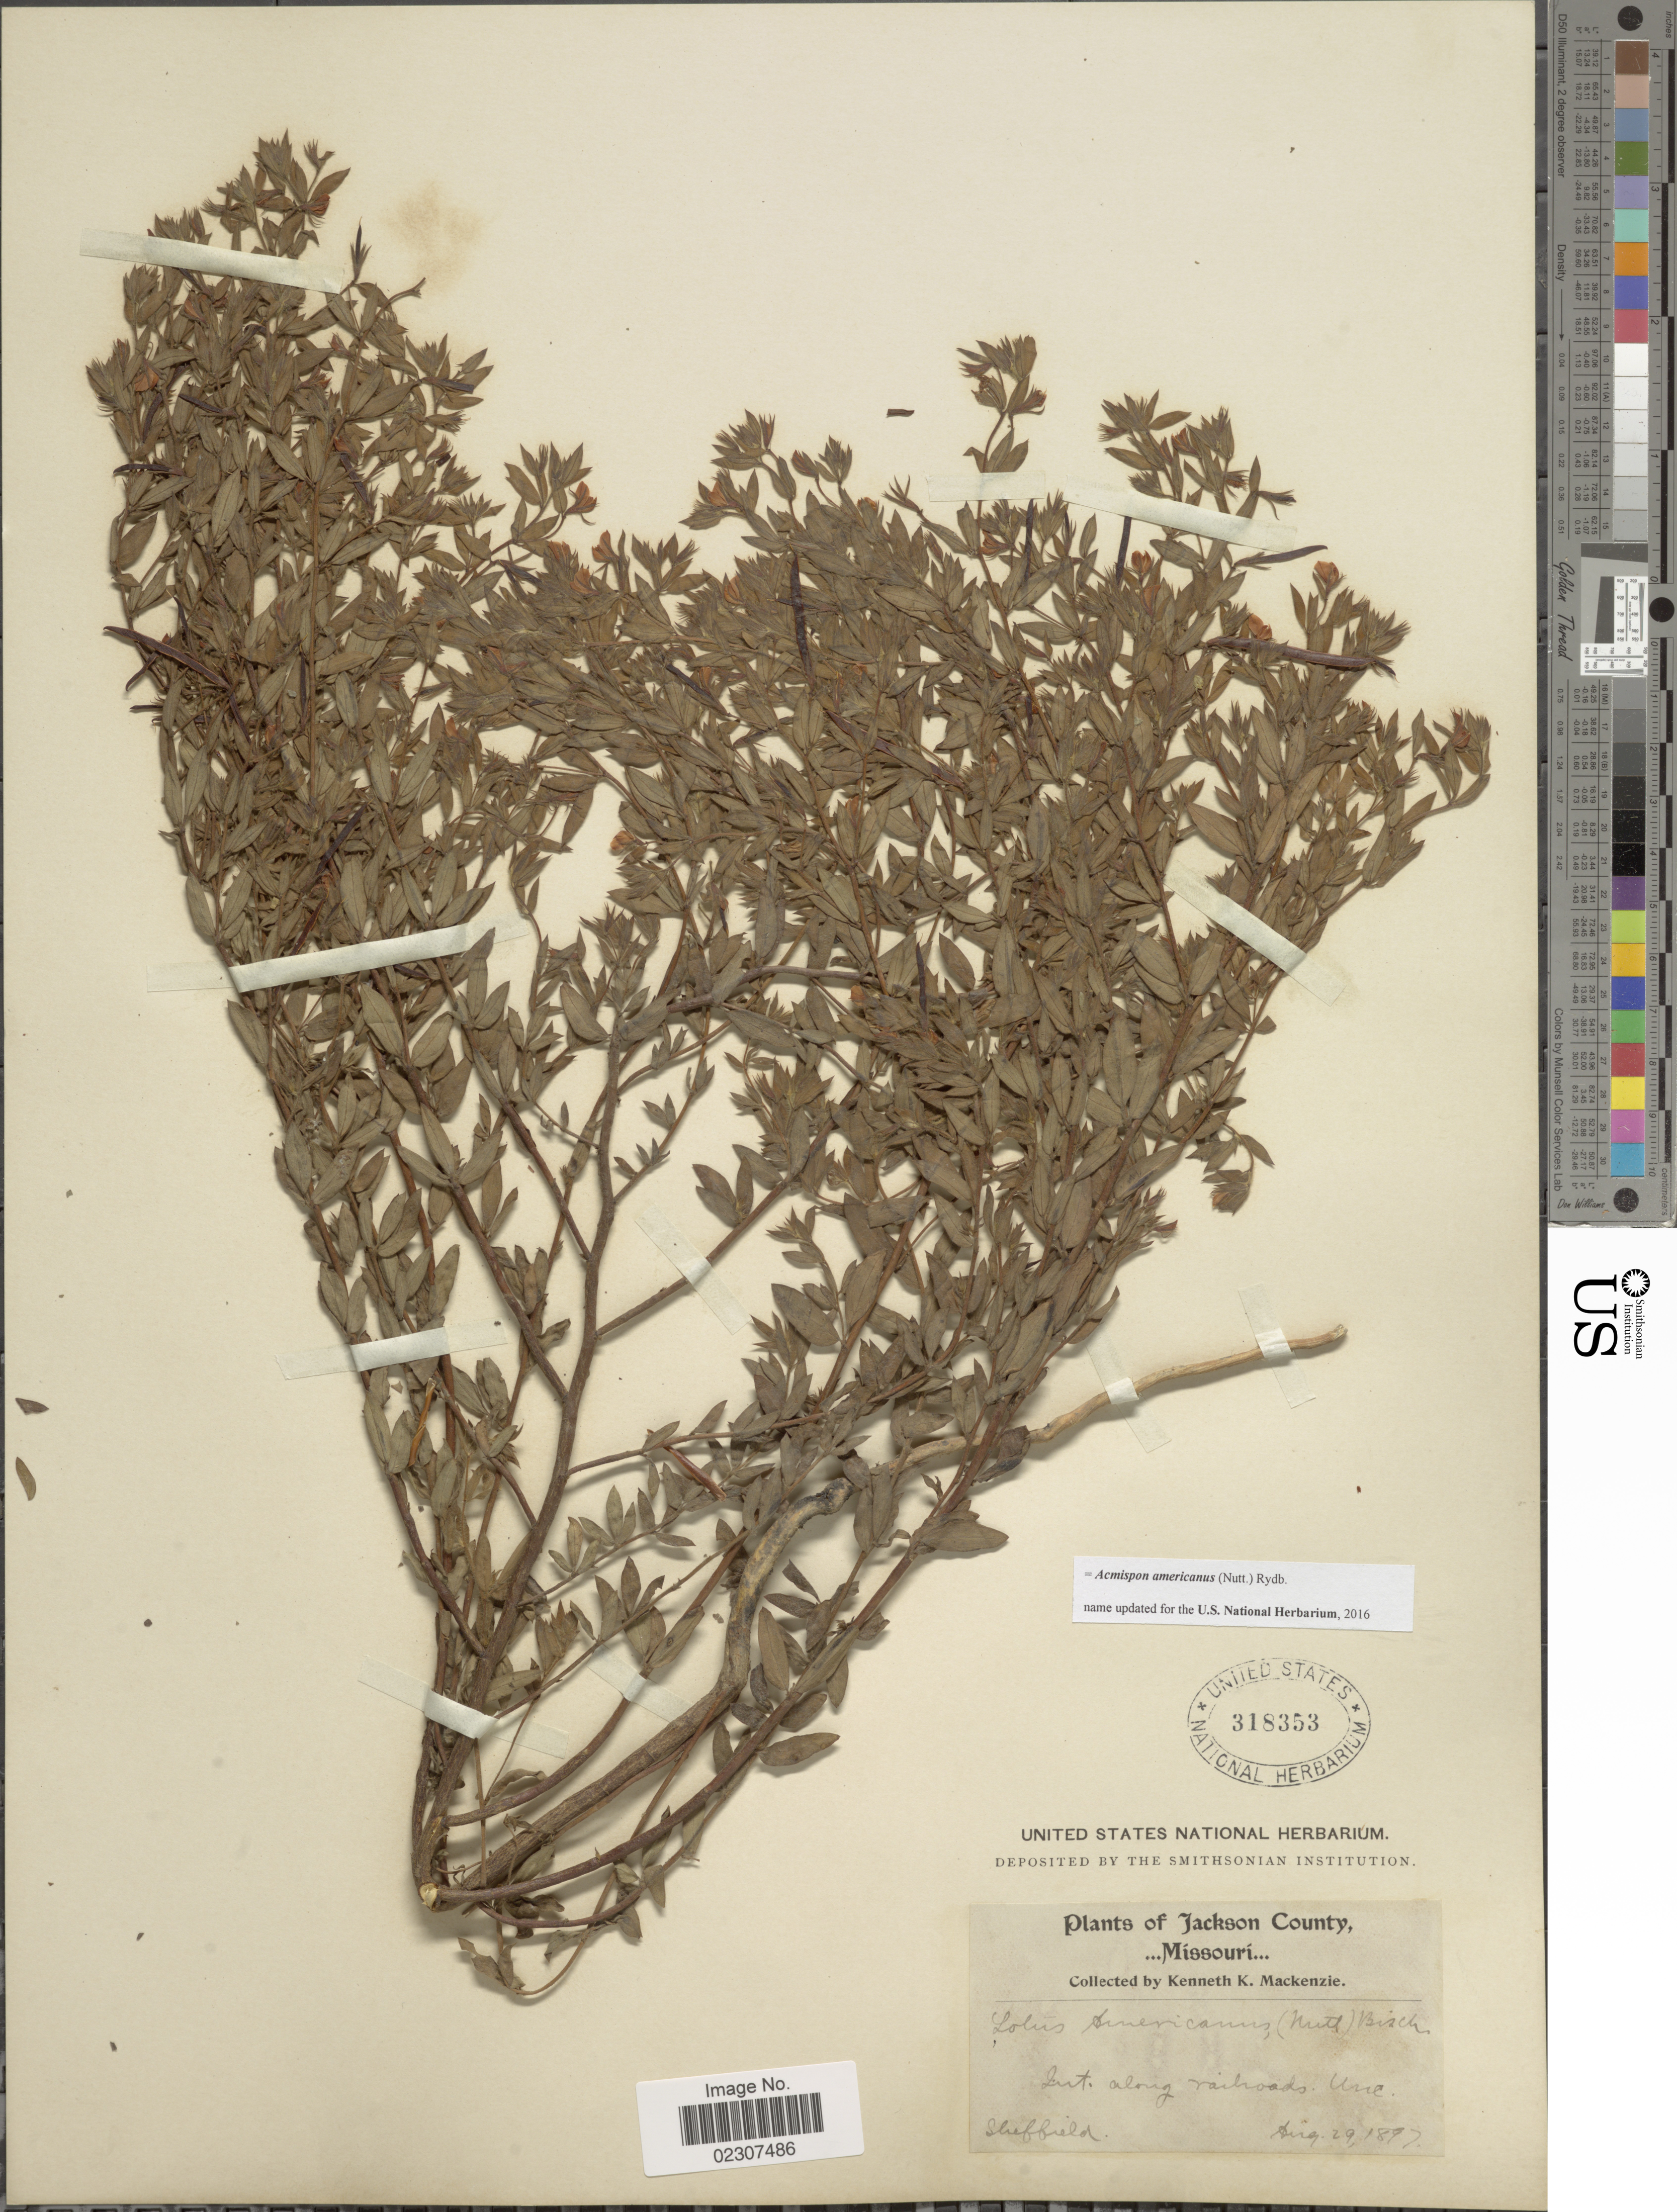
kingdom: Plantae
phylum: Tracheophyta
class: Magnoliopsida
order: Fabales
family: Fabaceae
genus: Acmispon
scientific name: Acmispon americanus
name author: (Nutt.) Rydb.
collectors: K. K. Mackenzie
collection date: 1897-08-29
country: United States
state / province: Missouri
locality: Jackson County, Int. [interpreted] along railroads Unc. [interpreted]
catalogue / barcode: US 318353